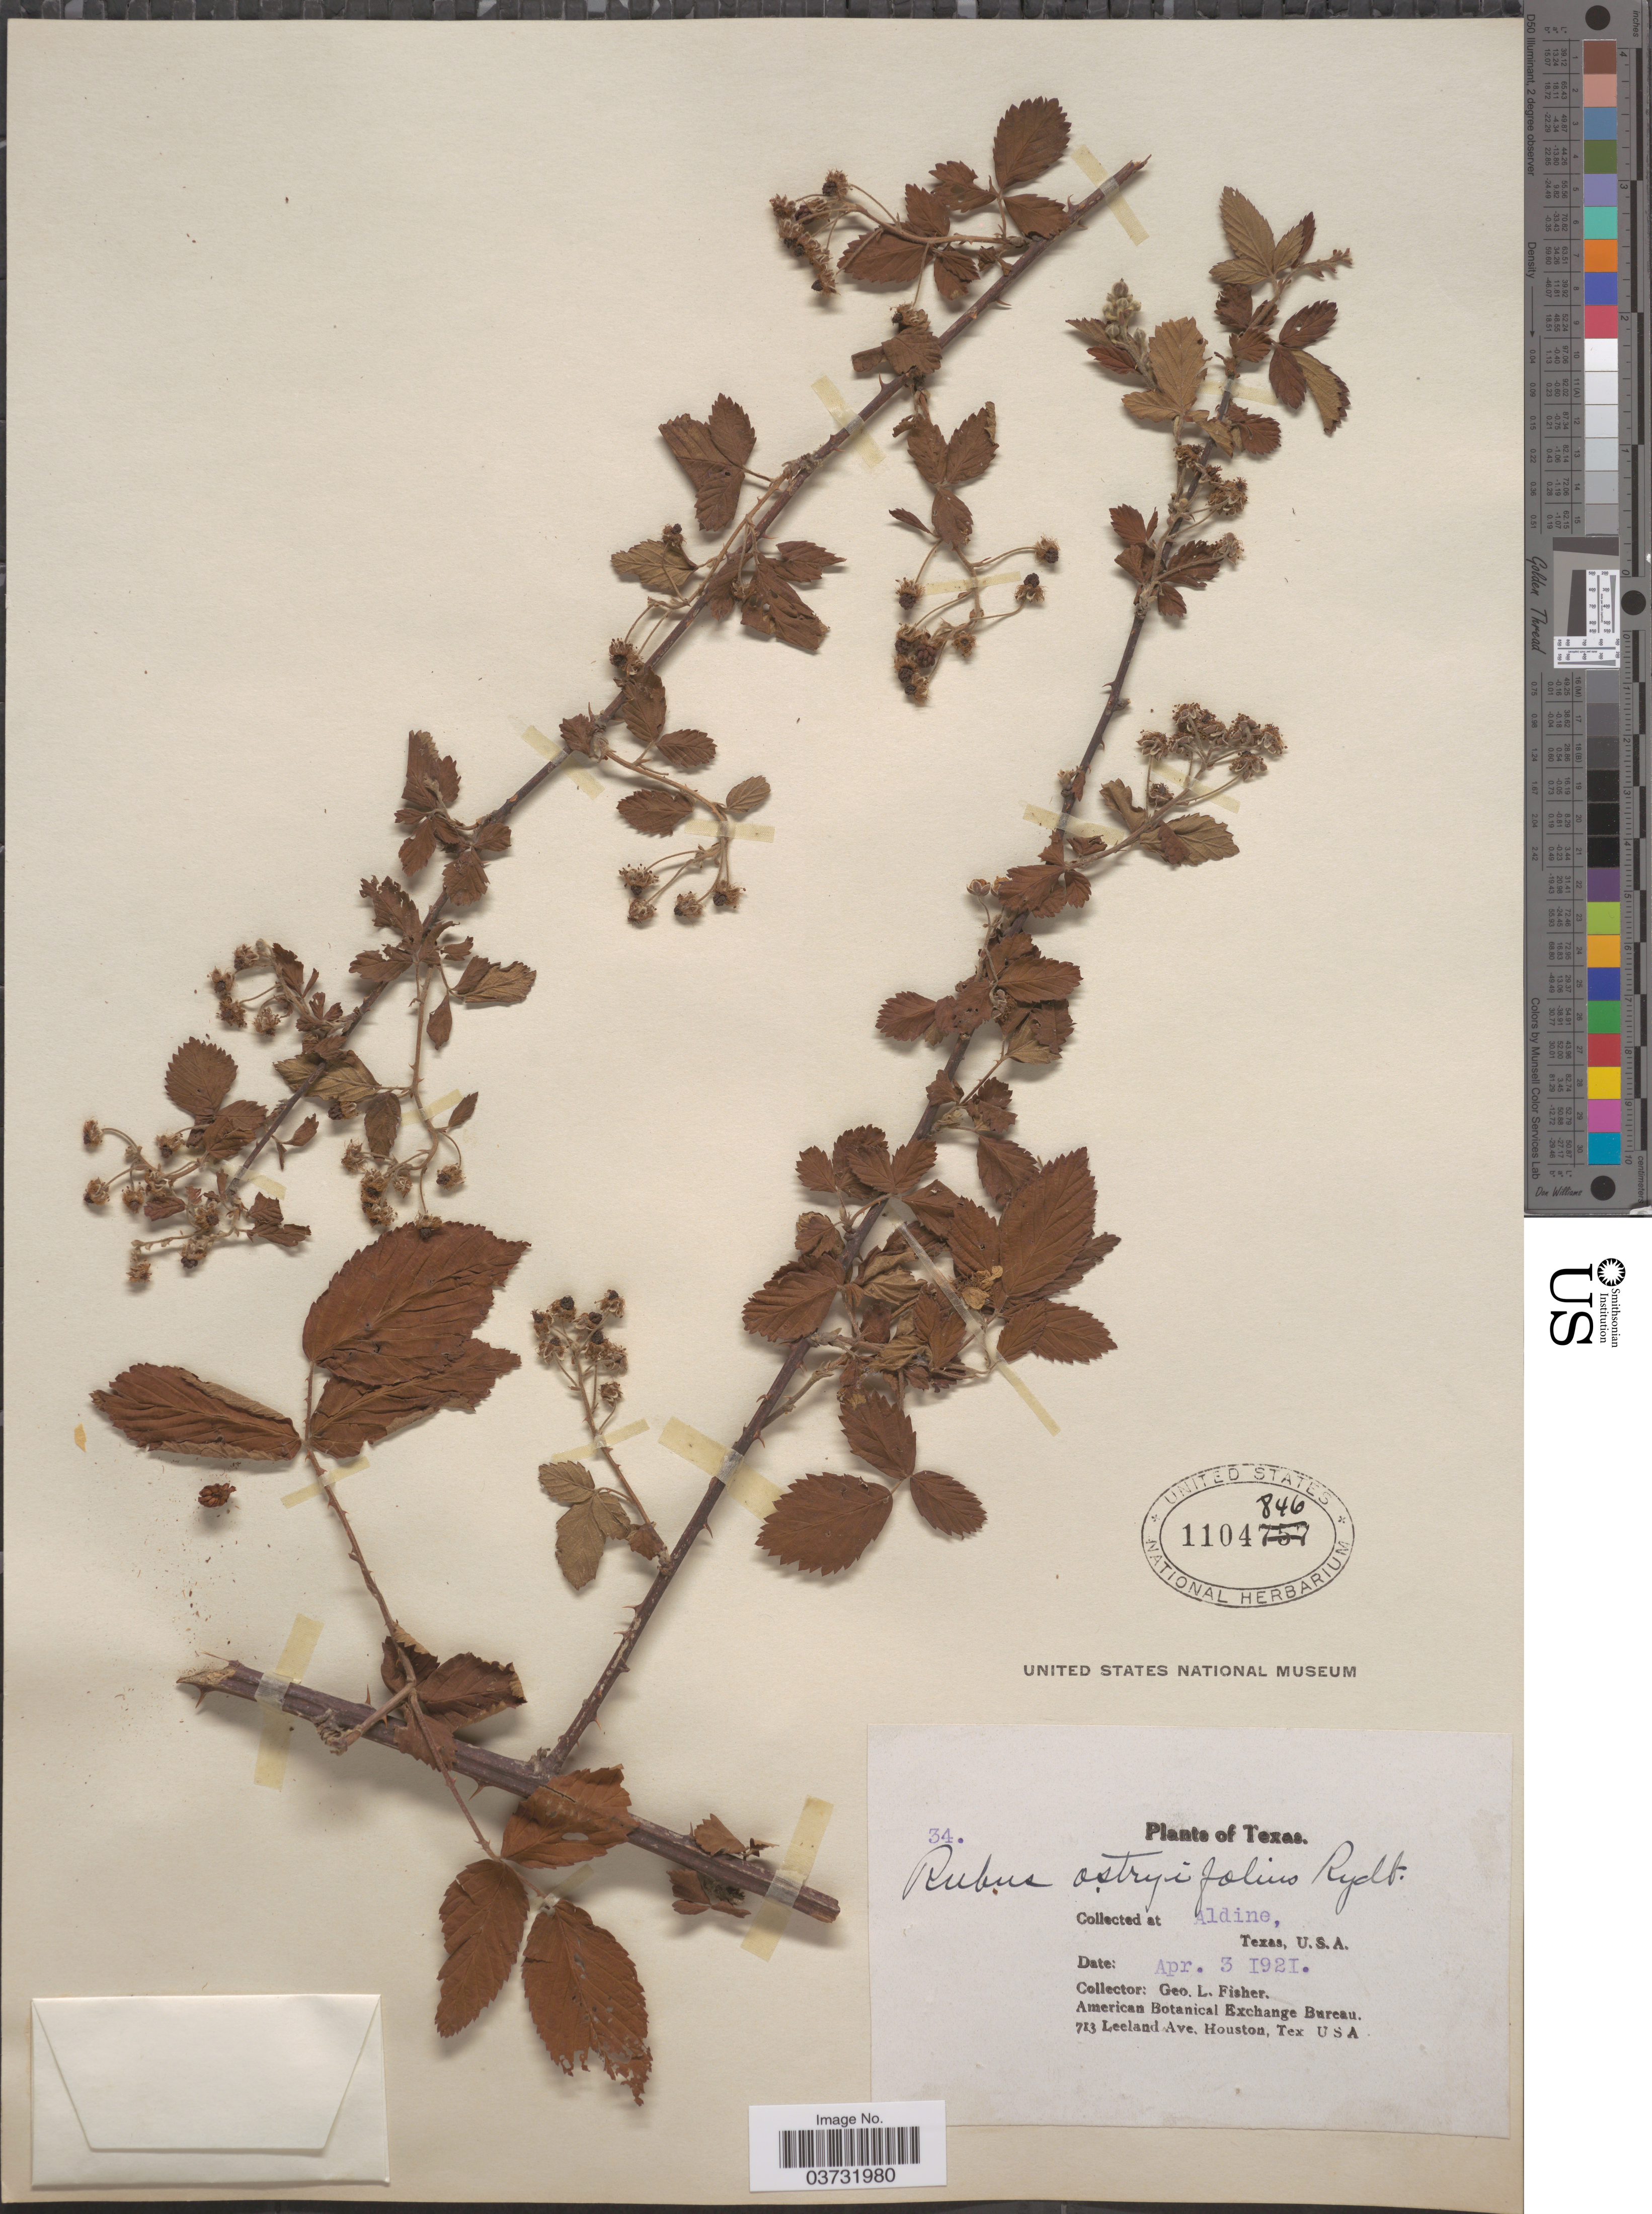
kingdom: Plantae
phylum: Tracheophyta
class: Magnoliopsida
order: Rosales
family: Rosaceae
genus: Rubus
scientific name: Rubus ostryifolius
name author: Rydb.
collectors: G. L. Fisher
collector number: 34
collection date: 1921-04-03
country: United States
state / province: Texas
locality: Aldine.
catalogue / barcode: US 1104846